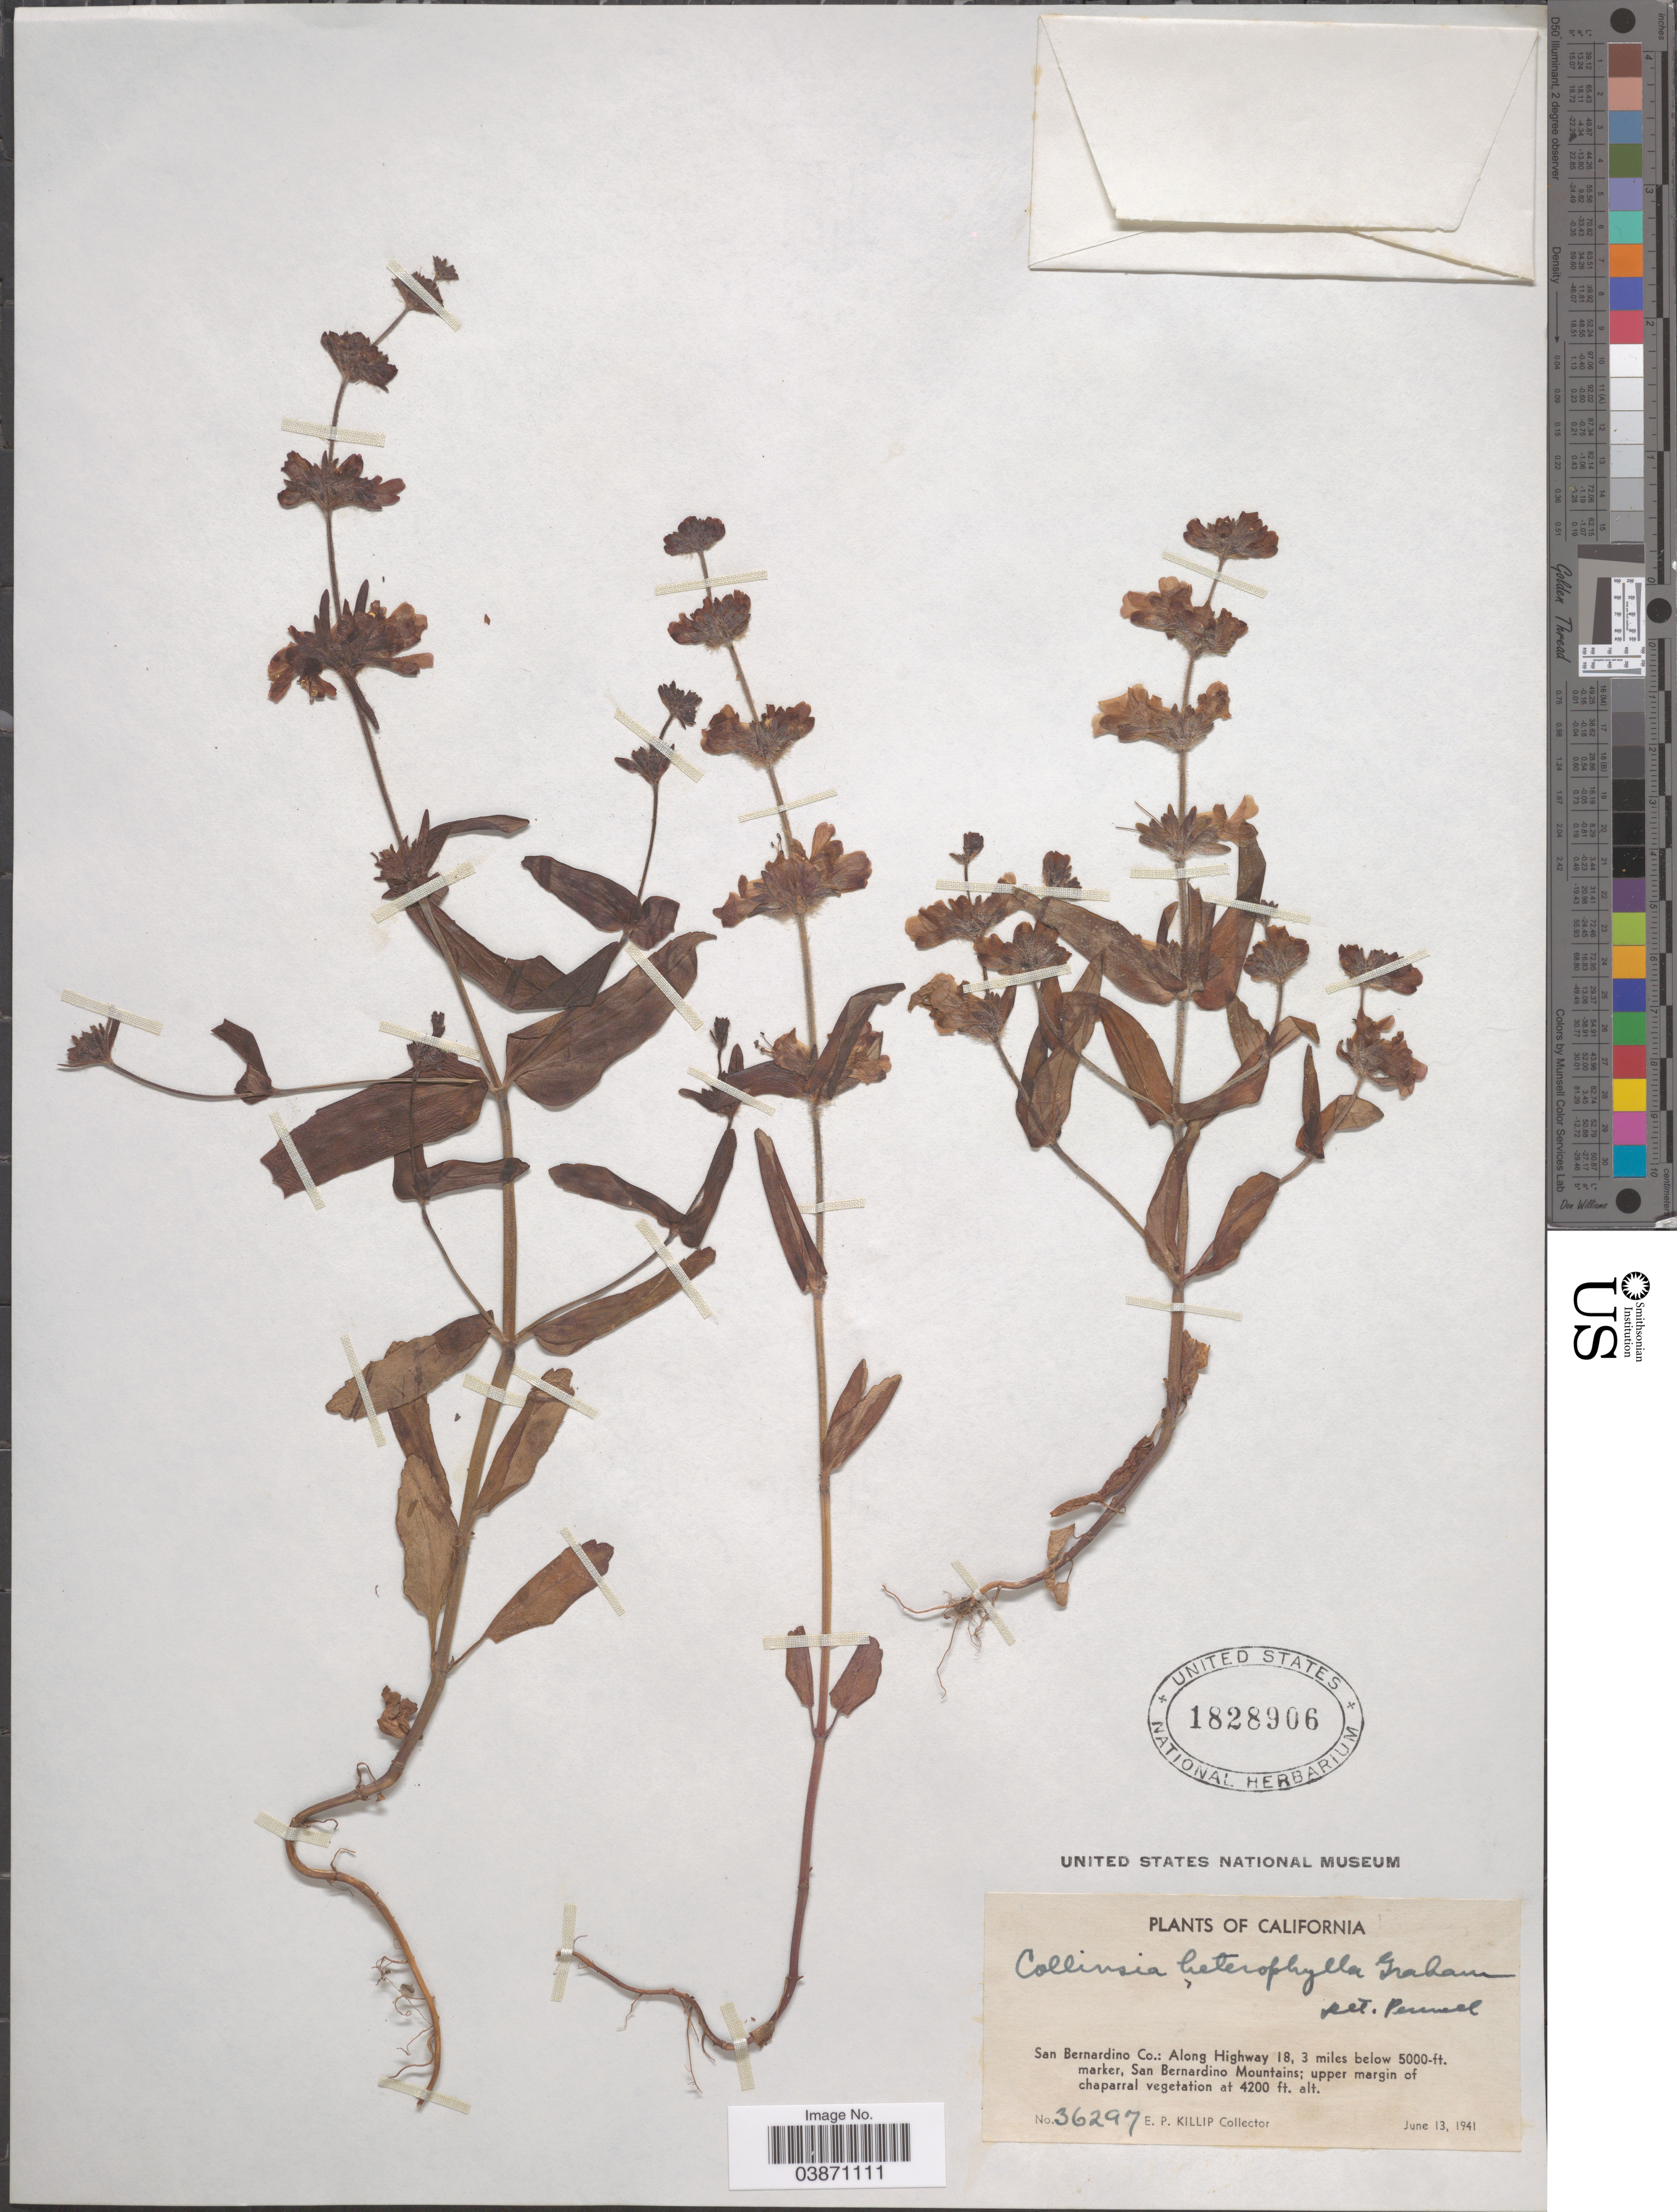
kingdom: Plantae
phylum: Tracheophyta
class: Magnoliopsida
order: Lamiales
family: Plantaginaceae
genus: Collinsia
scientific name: Collinsia heterophylla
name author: Buist ex Graham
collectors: E. P. Killip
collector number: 36297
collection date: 1941-06-13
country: United States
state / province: California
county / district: San Bernardino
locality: San Bernardino Co.: Along Highway 18, 3 miles below marker, San Bernardino Mountains.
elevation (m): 1280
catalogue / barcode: US 1828906